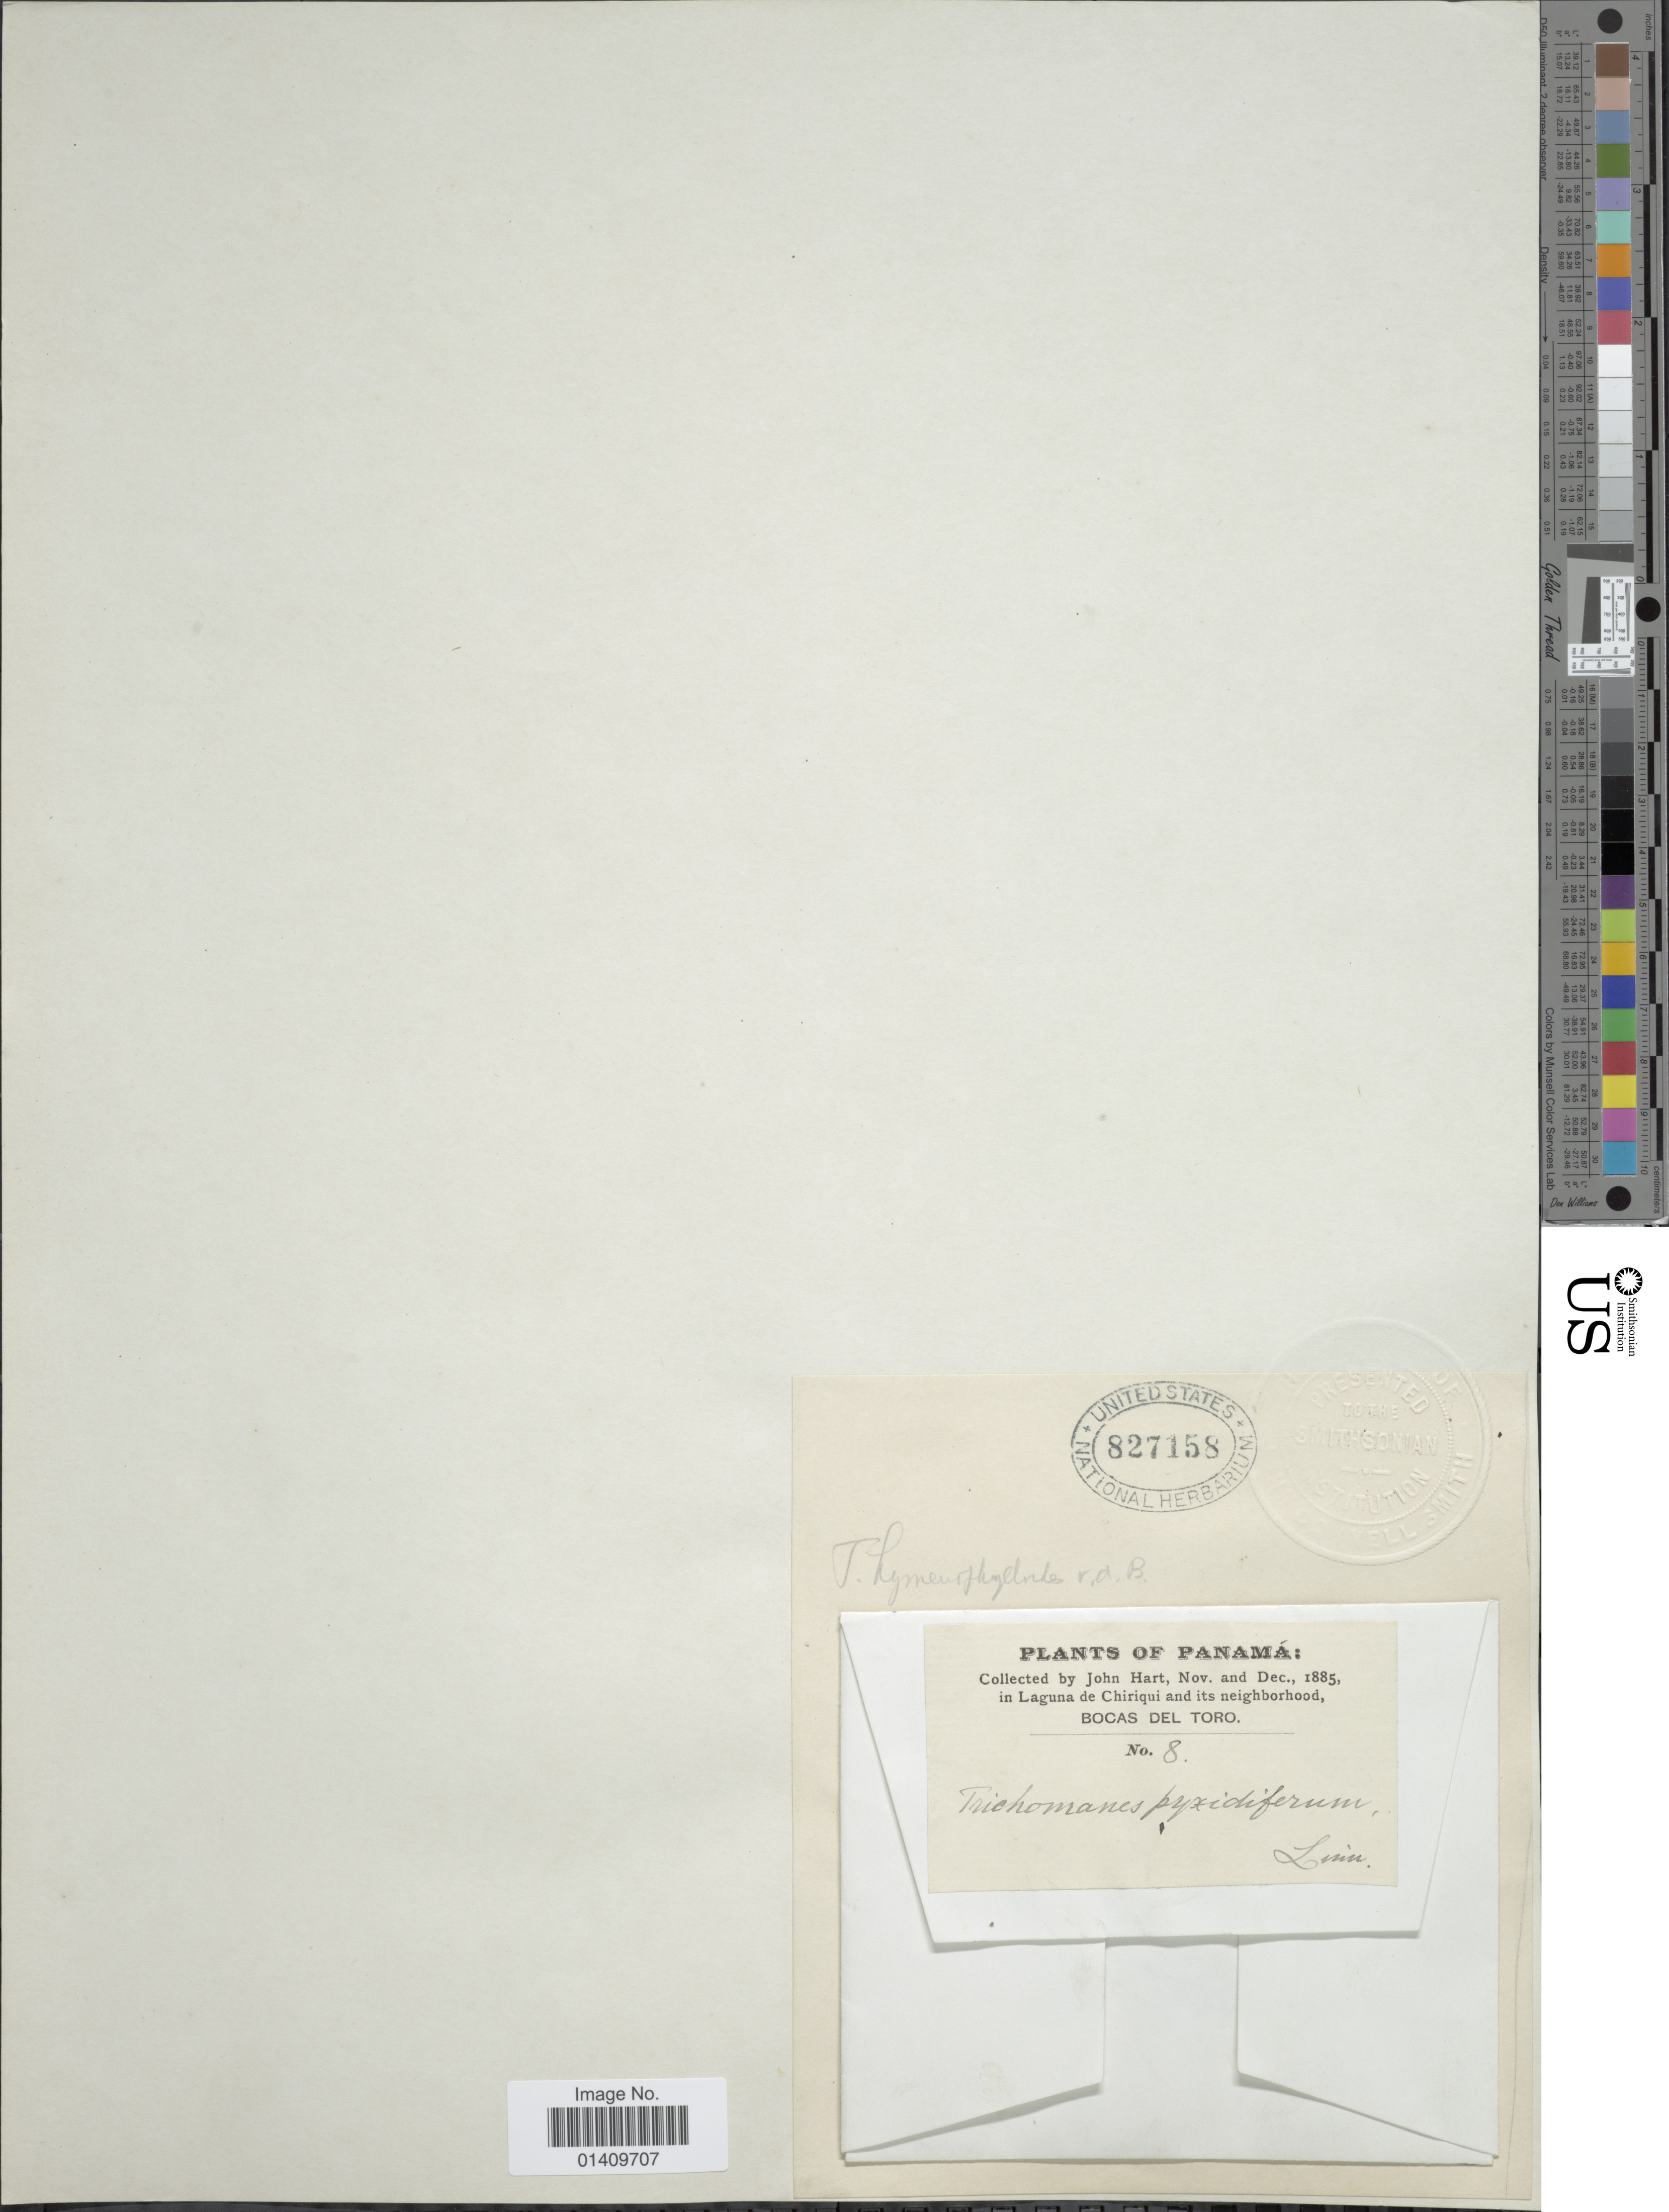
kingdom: Plantae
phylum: Tracheophyta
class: Polypodiopsida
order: Hymenophyllales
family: Hymenophyllaceae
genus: Polyphlebium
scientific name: Polyphlebium diaphanum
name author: (Kunth) Ebihara & Dubuisson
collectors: J. H. Hart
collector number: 8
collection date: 1885-11/1885-12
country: Panama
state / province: Panamá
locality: In laguna de Chiriqui and its neighborhood Bocas del Toro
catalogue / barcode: US 827158